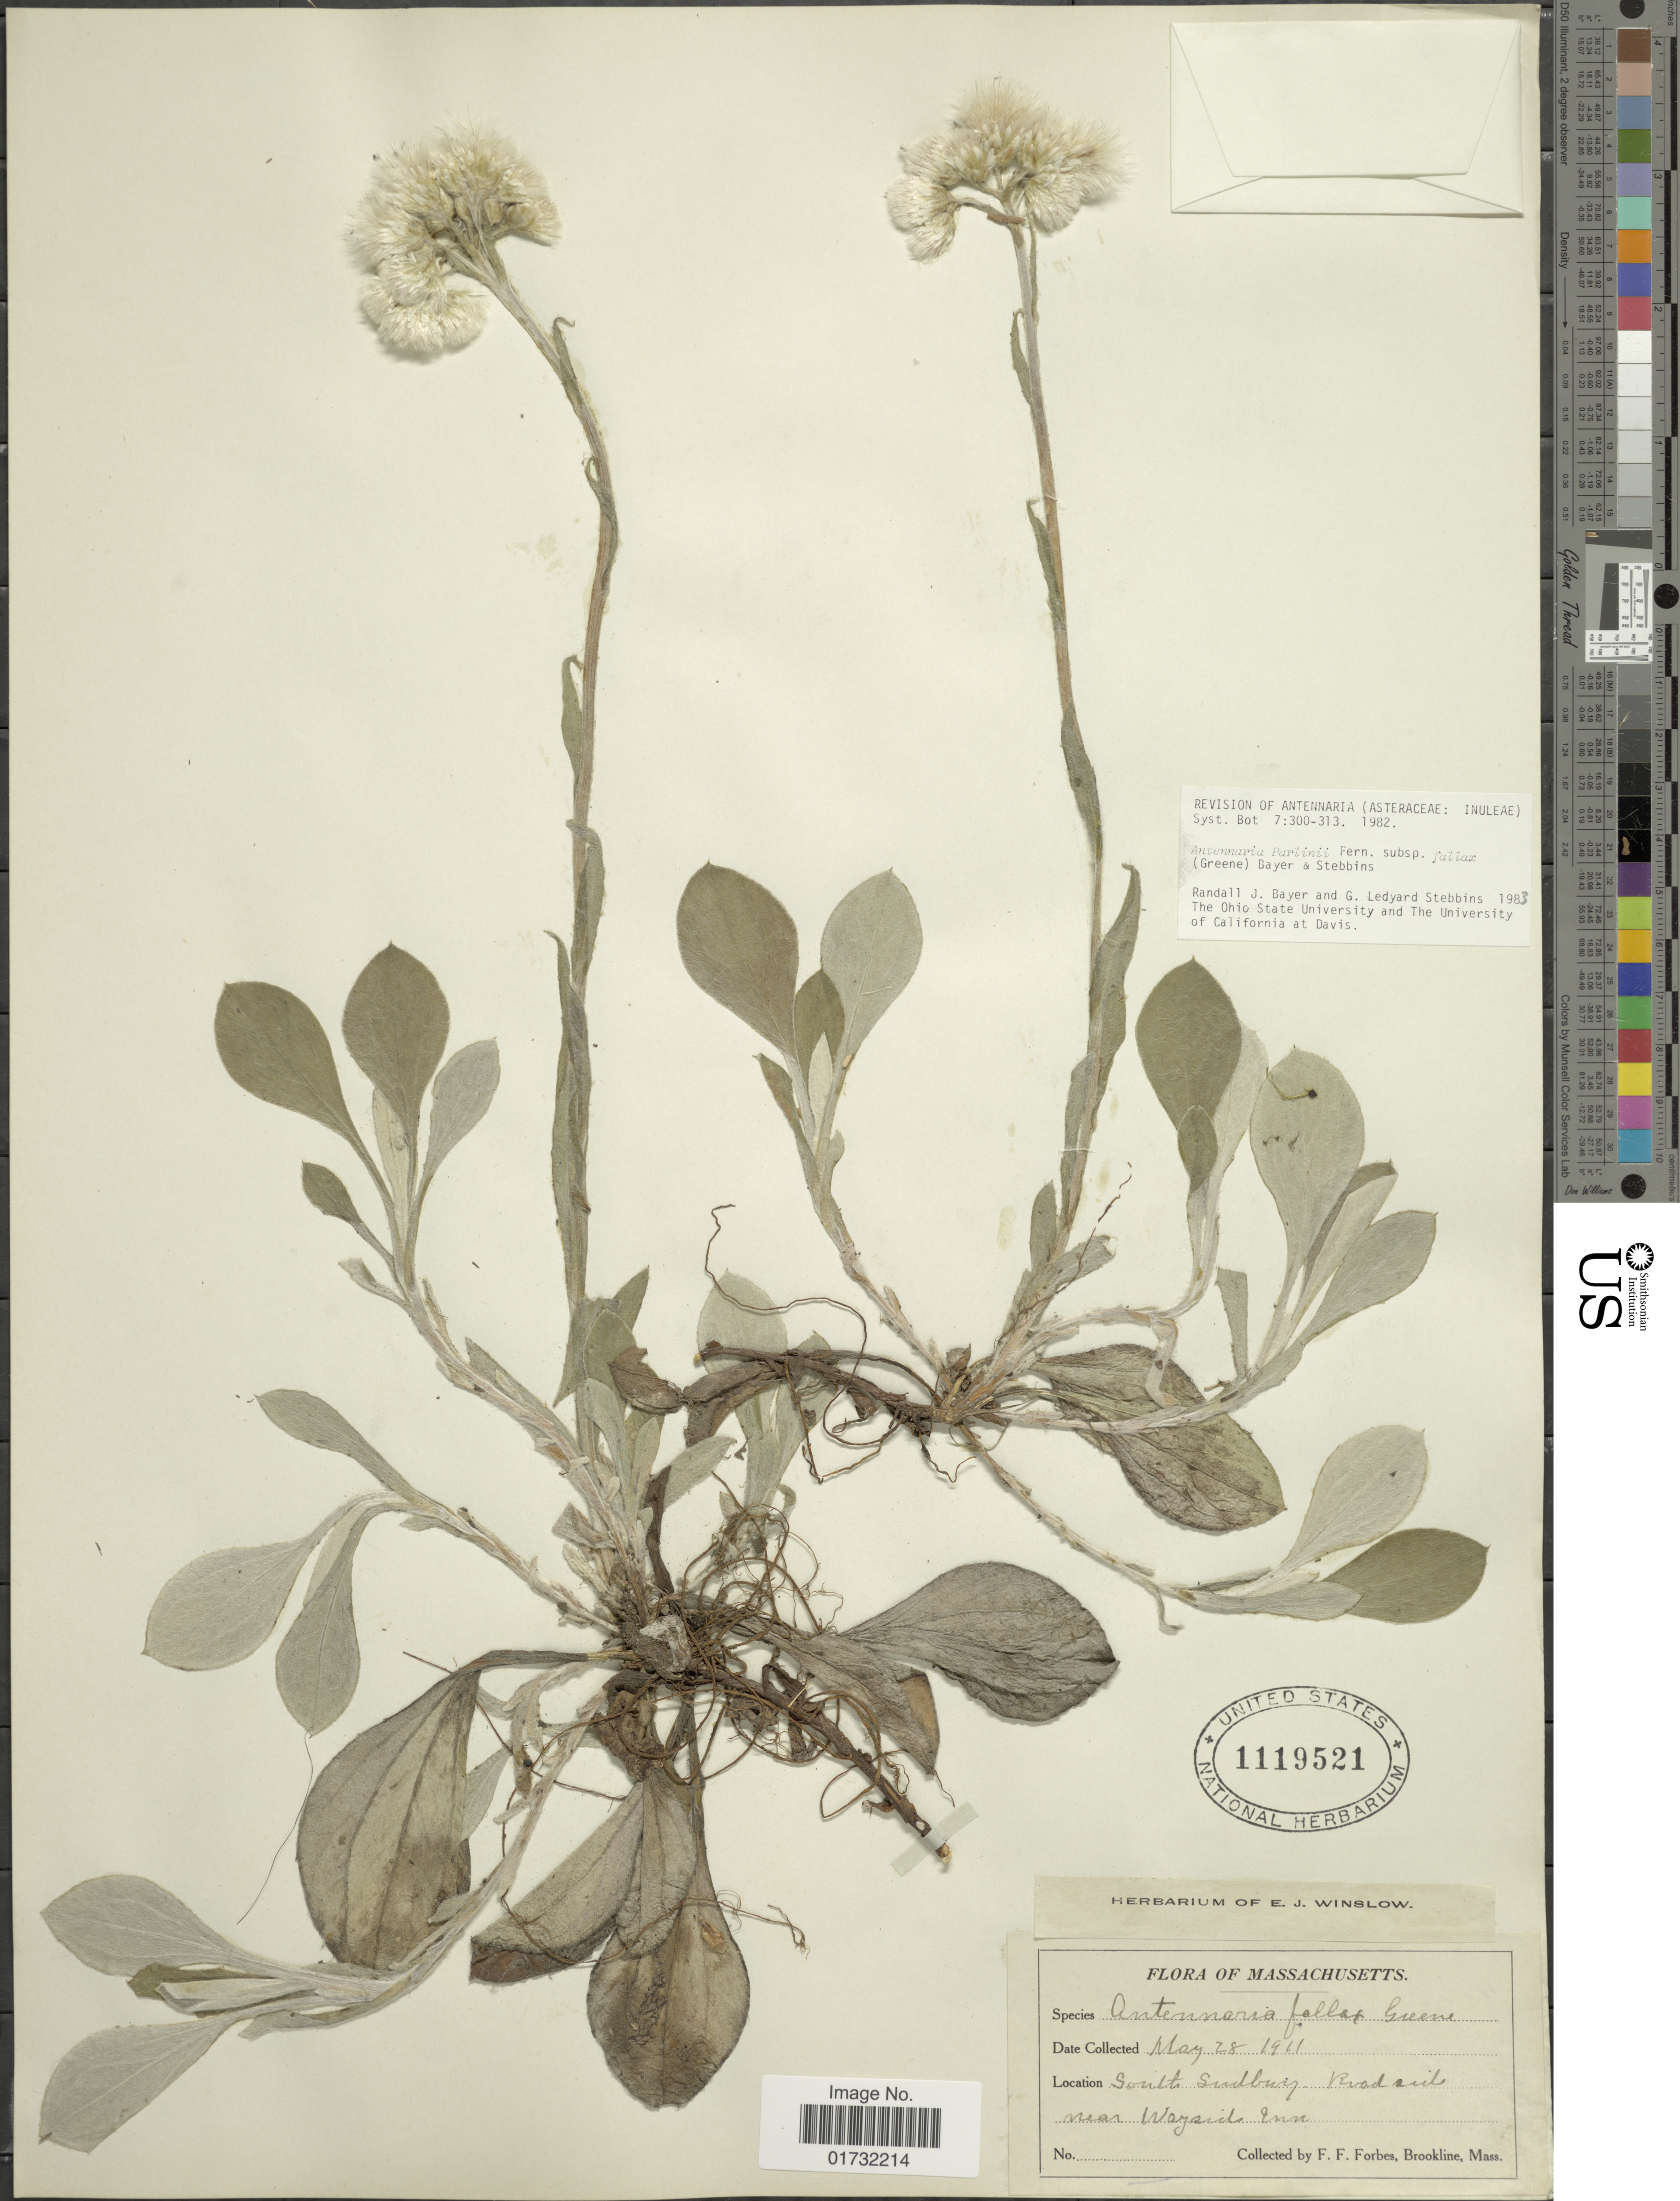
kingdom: Plantae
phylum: Tracheophyta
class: Magnoliopsida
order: Asterales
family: Asteraceae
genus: Antennaria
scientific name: Antennaria parlinii subsp. fallax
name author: (Greene) R.J. Bayer & Stebbins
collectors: F. Forbes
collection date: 1911-05-28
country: United States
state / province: Massachusetts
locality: South Sudbury. Roadside near Wayside Inn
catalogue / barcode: US 1119521